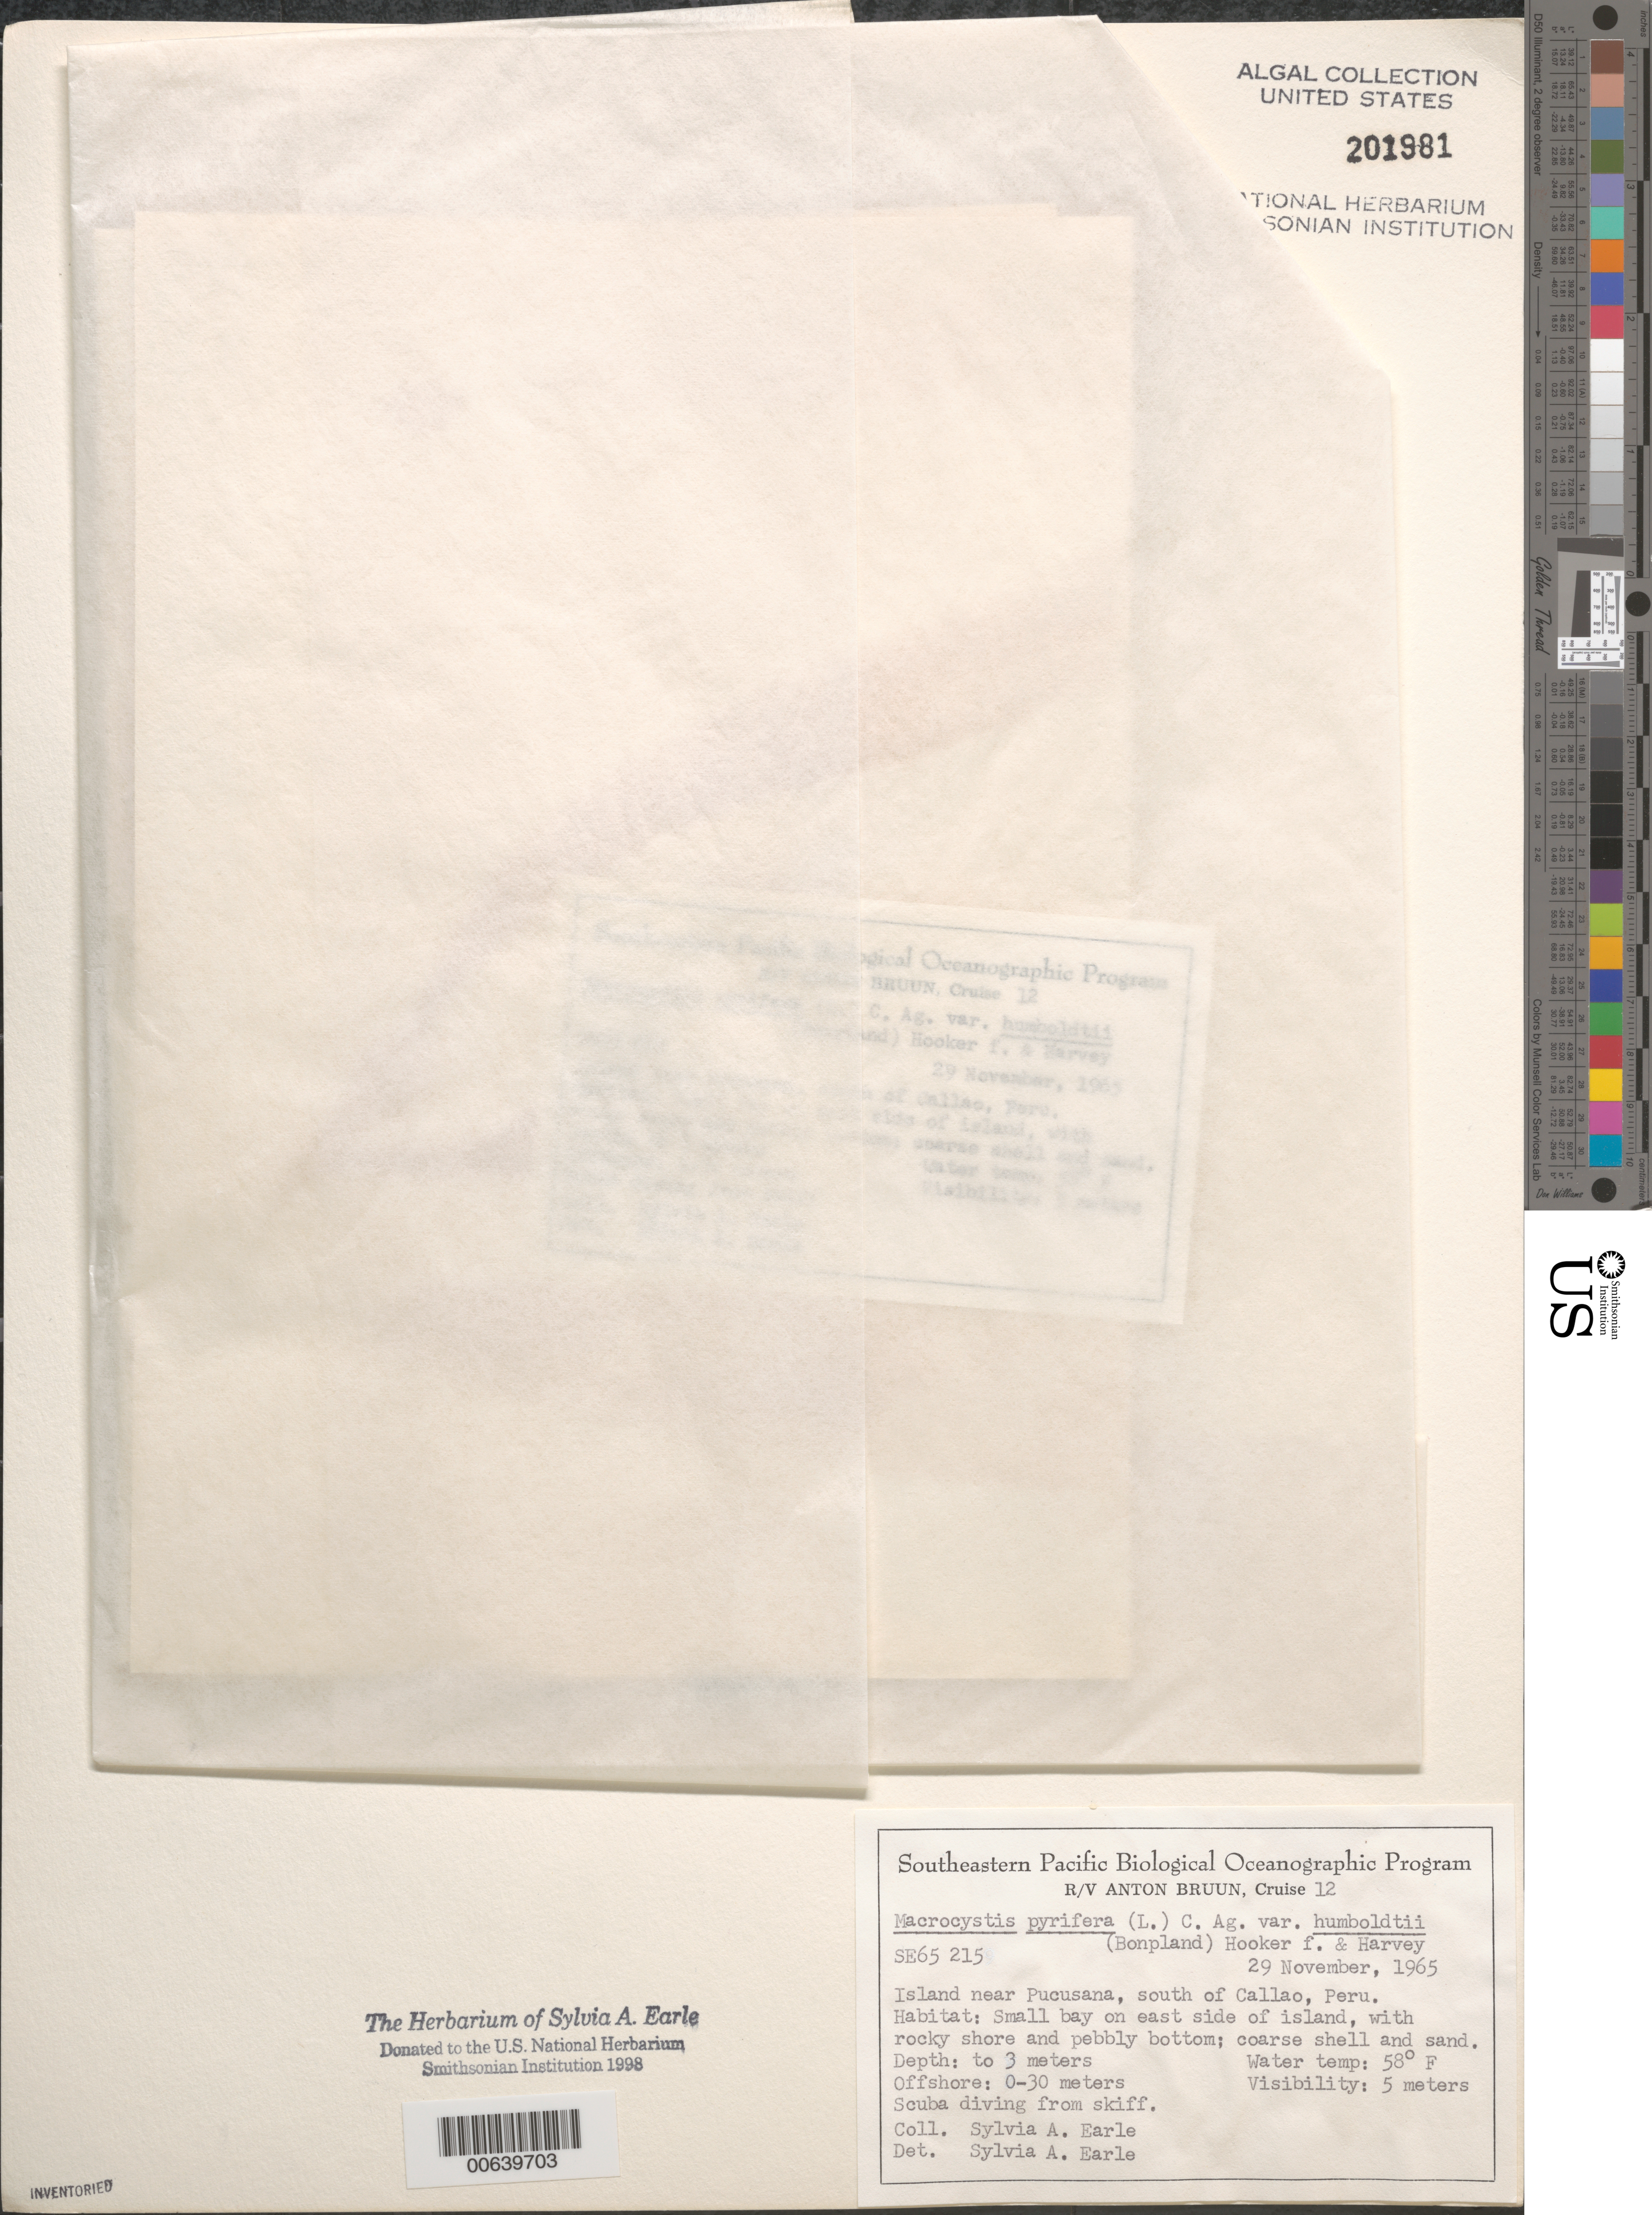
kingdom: Chromista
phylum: Ochrophyta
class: Phaeophyceae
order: Laminariales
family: Laminariaceae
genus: Macrocystis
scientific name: Macrocystis pyrifera var. humboldtii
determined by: Earle, S. A.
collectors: S. A. Earle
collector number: Se 65215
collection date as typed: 29 Nov 1965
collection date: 1965-11-29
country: Peru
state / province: Lima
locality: Small island near Pucusana, south of Callao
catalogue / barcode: US 201981